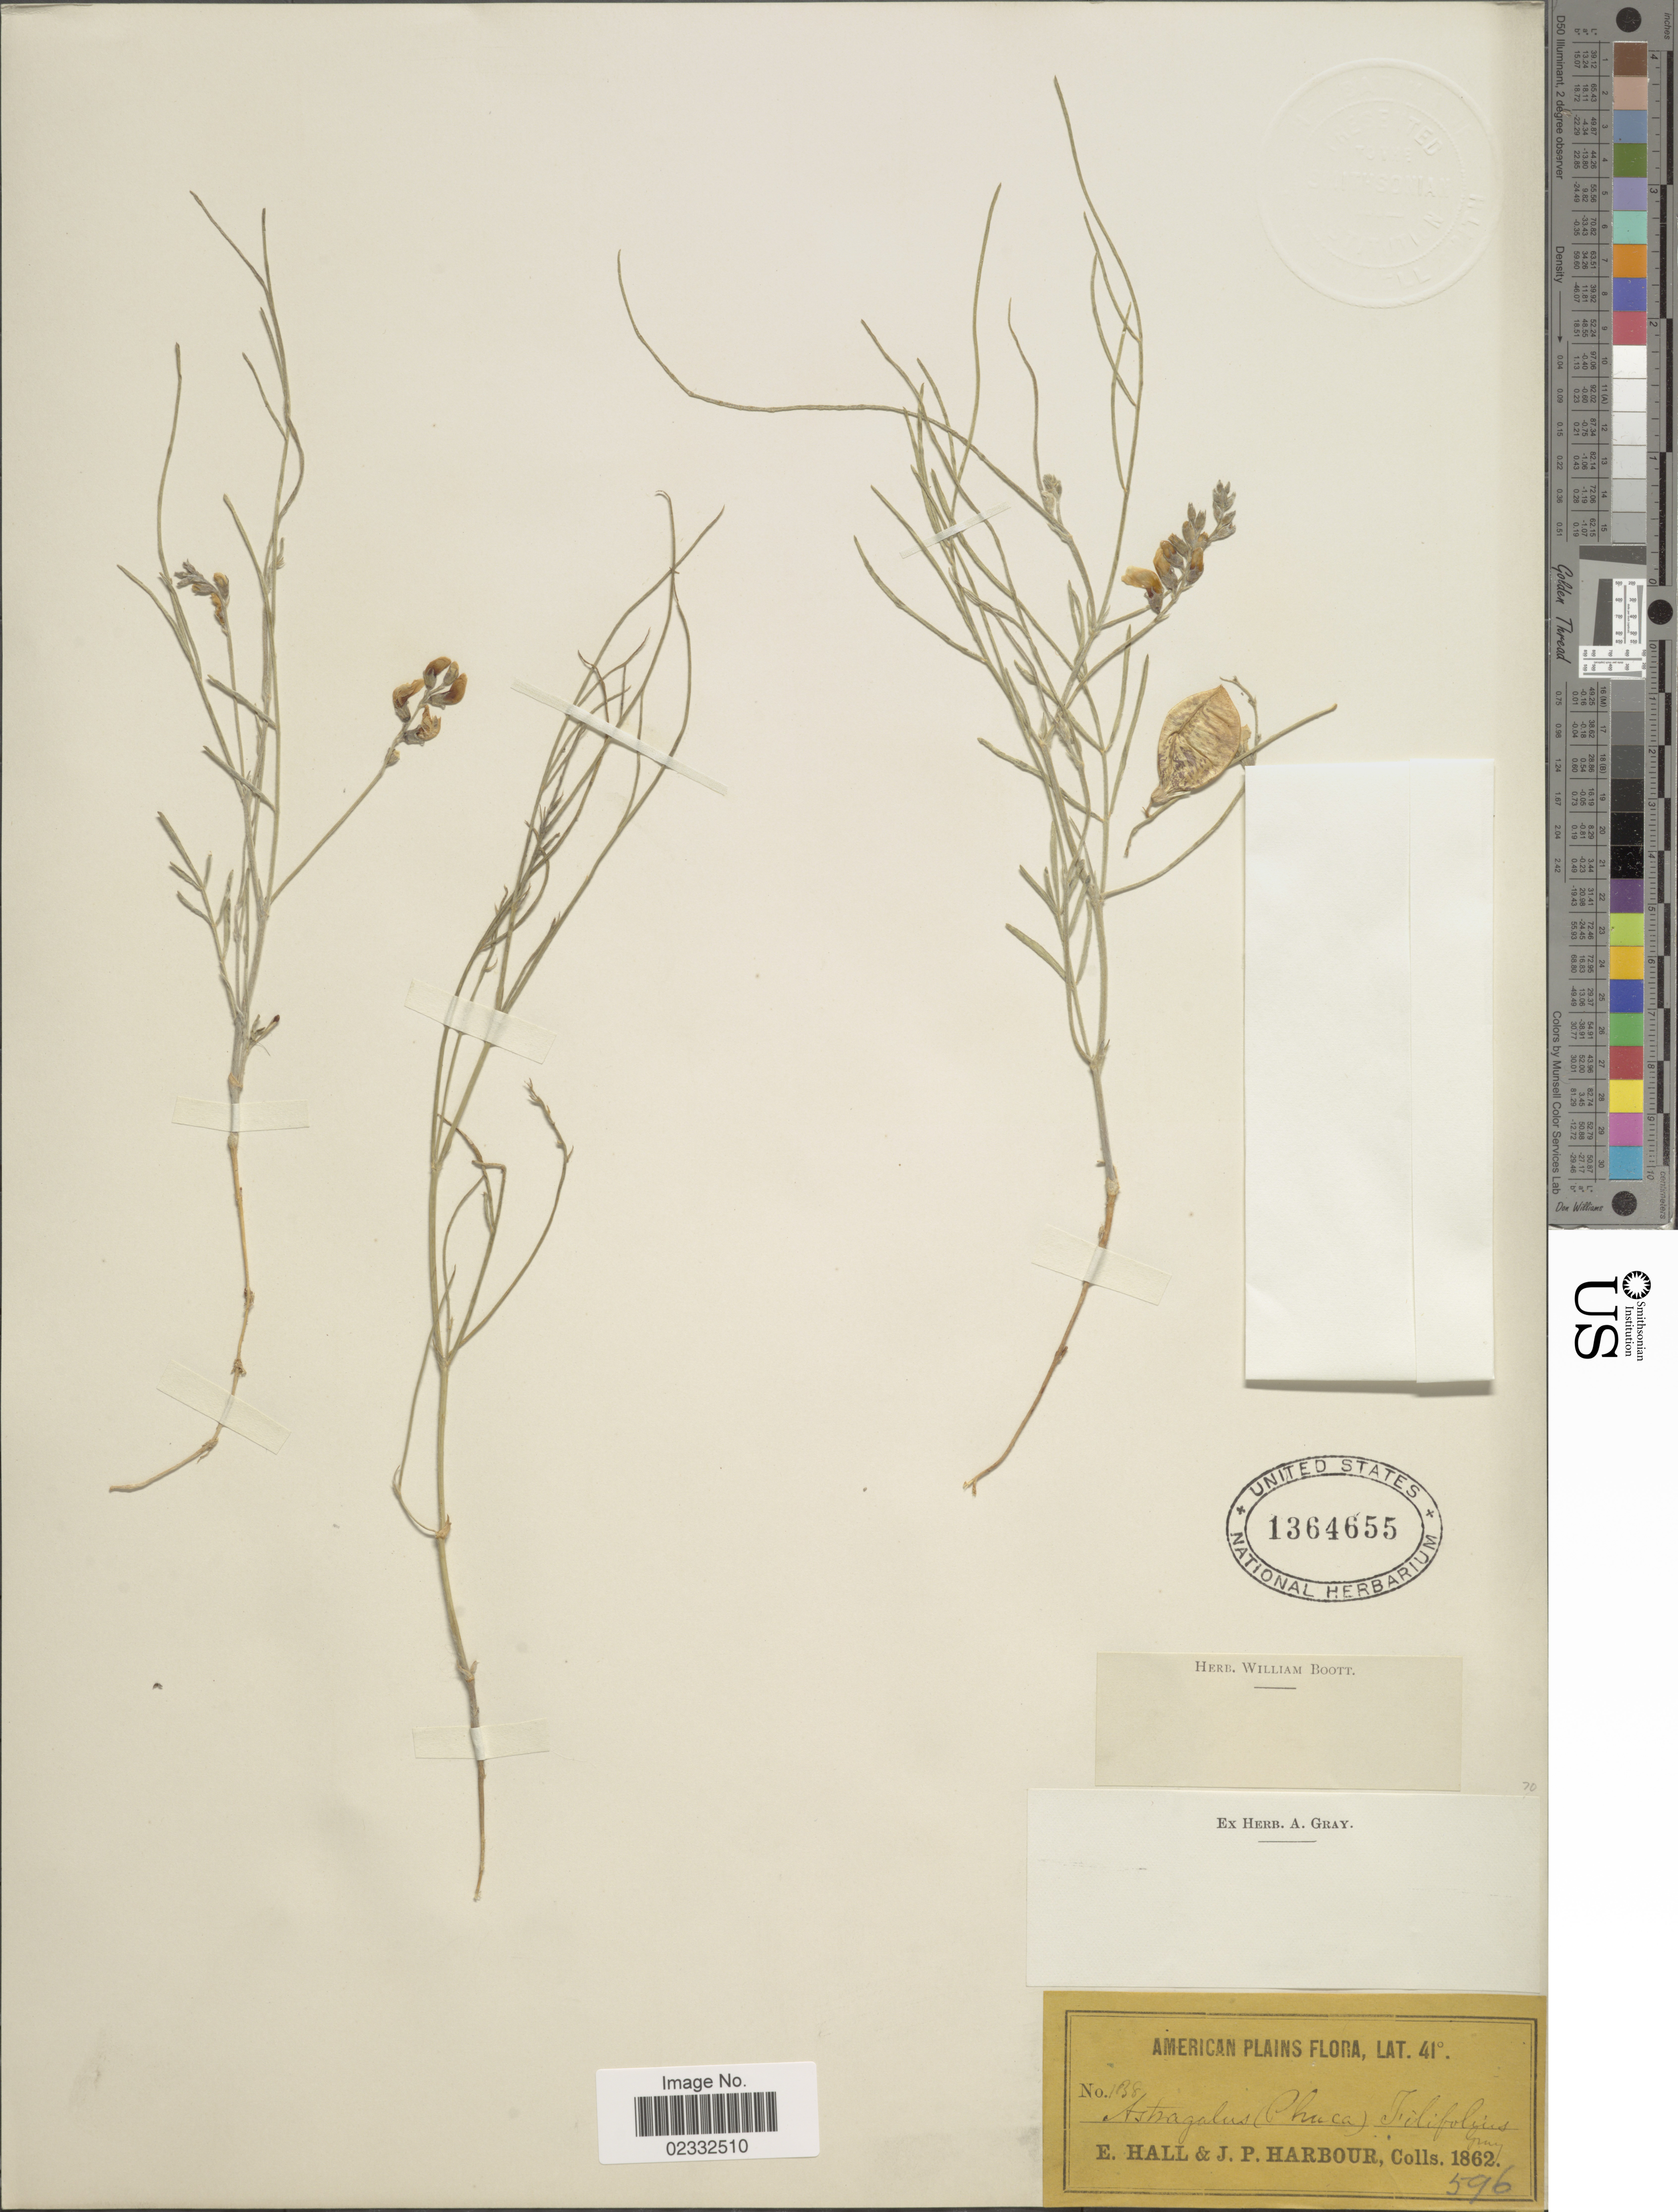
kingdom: Plantae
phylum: Tracheophyta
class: Magnoliopsida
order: Fabales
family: Fabaceae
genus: Astragalus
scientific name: Astragalus longifolius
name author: Lam.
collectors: E. Hall & J. Harbour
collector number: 1038*/596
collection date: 1862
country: United States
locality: American Plains.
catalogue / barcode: US 1364655